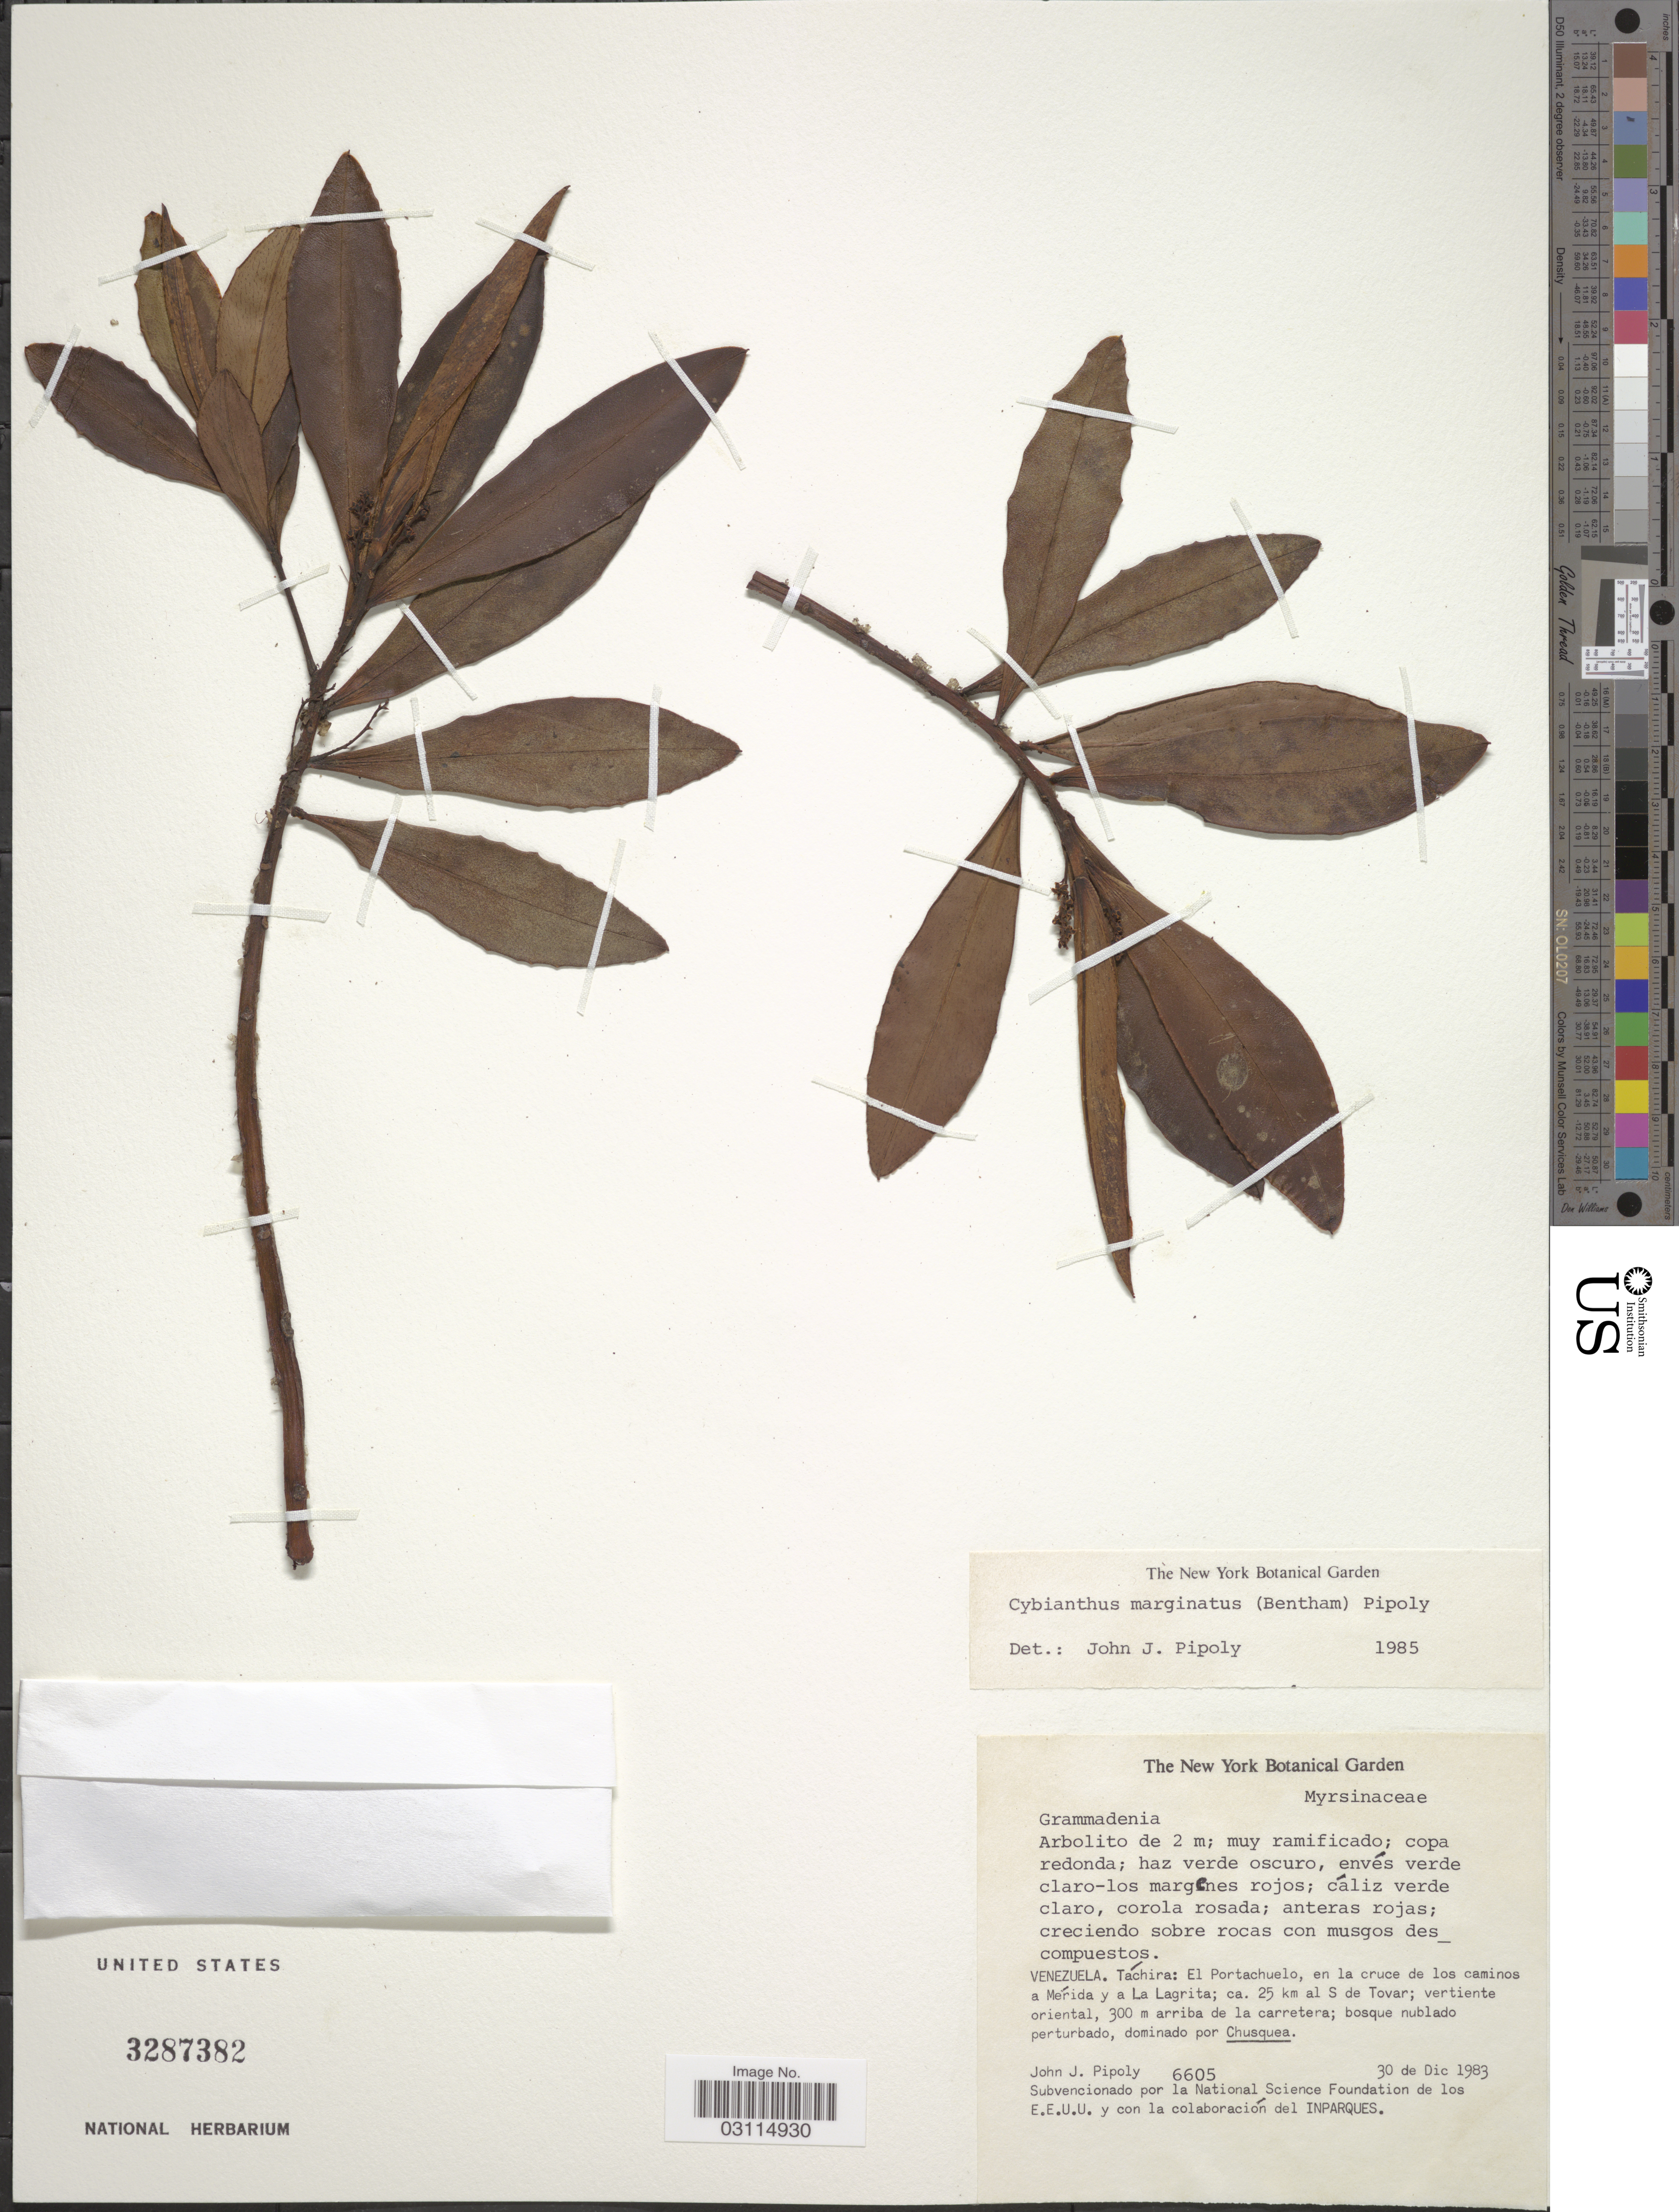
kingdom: Plantae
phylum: Tracheophyta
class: Magnoliopsida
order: Ericales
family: Primulaceae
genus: Cybianthus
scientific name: Cybianthus marginatus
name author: (Benth.) Pipoly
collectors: J. J. Pipoly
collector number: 6605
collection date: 1983-12-30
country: Venezuela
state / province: Tachira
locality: El Portachuelo, en la cruce de los caminos a Mérida y a La Lagrita; ca. 25 km al S de Tovar; vertiente oriental, 300 m arriba de la carretera.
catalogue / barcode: US 3287382